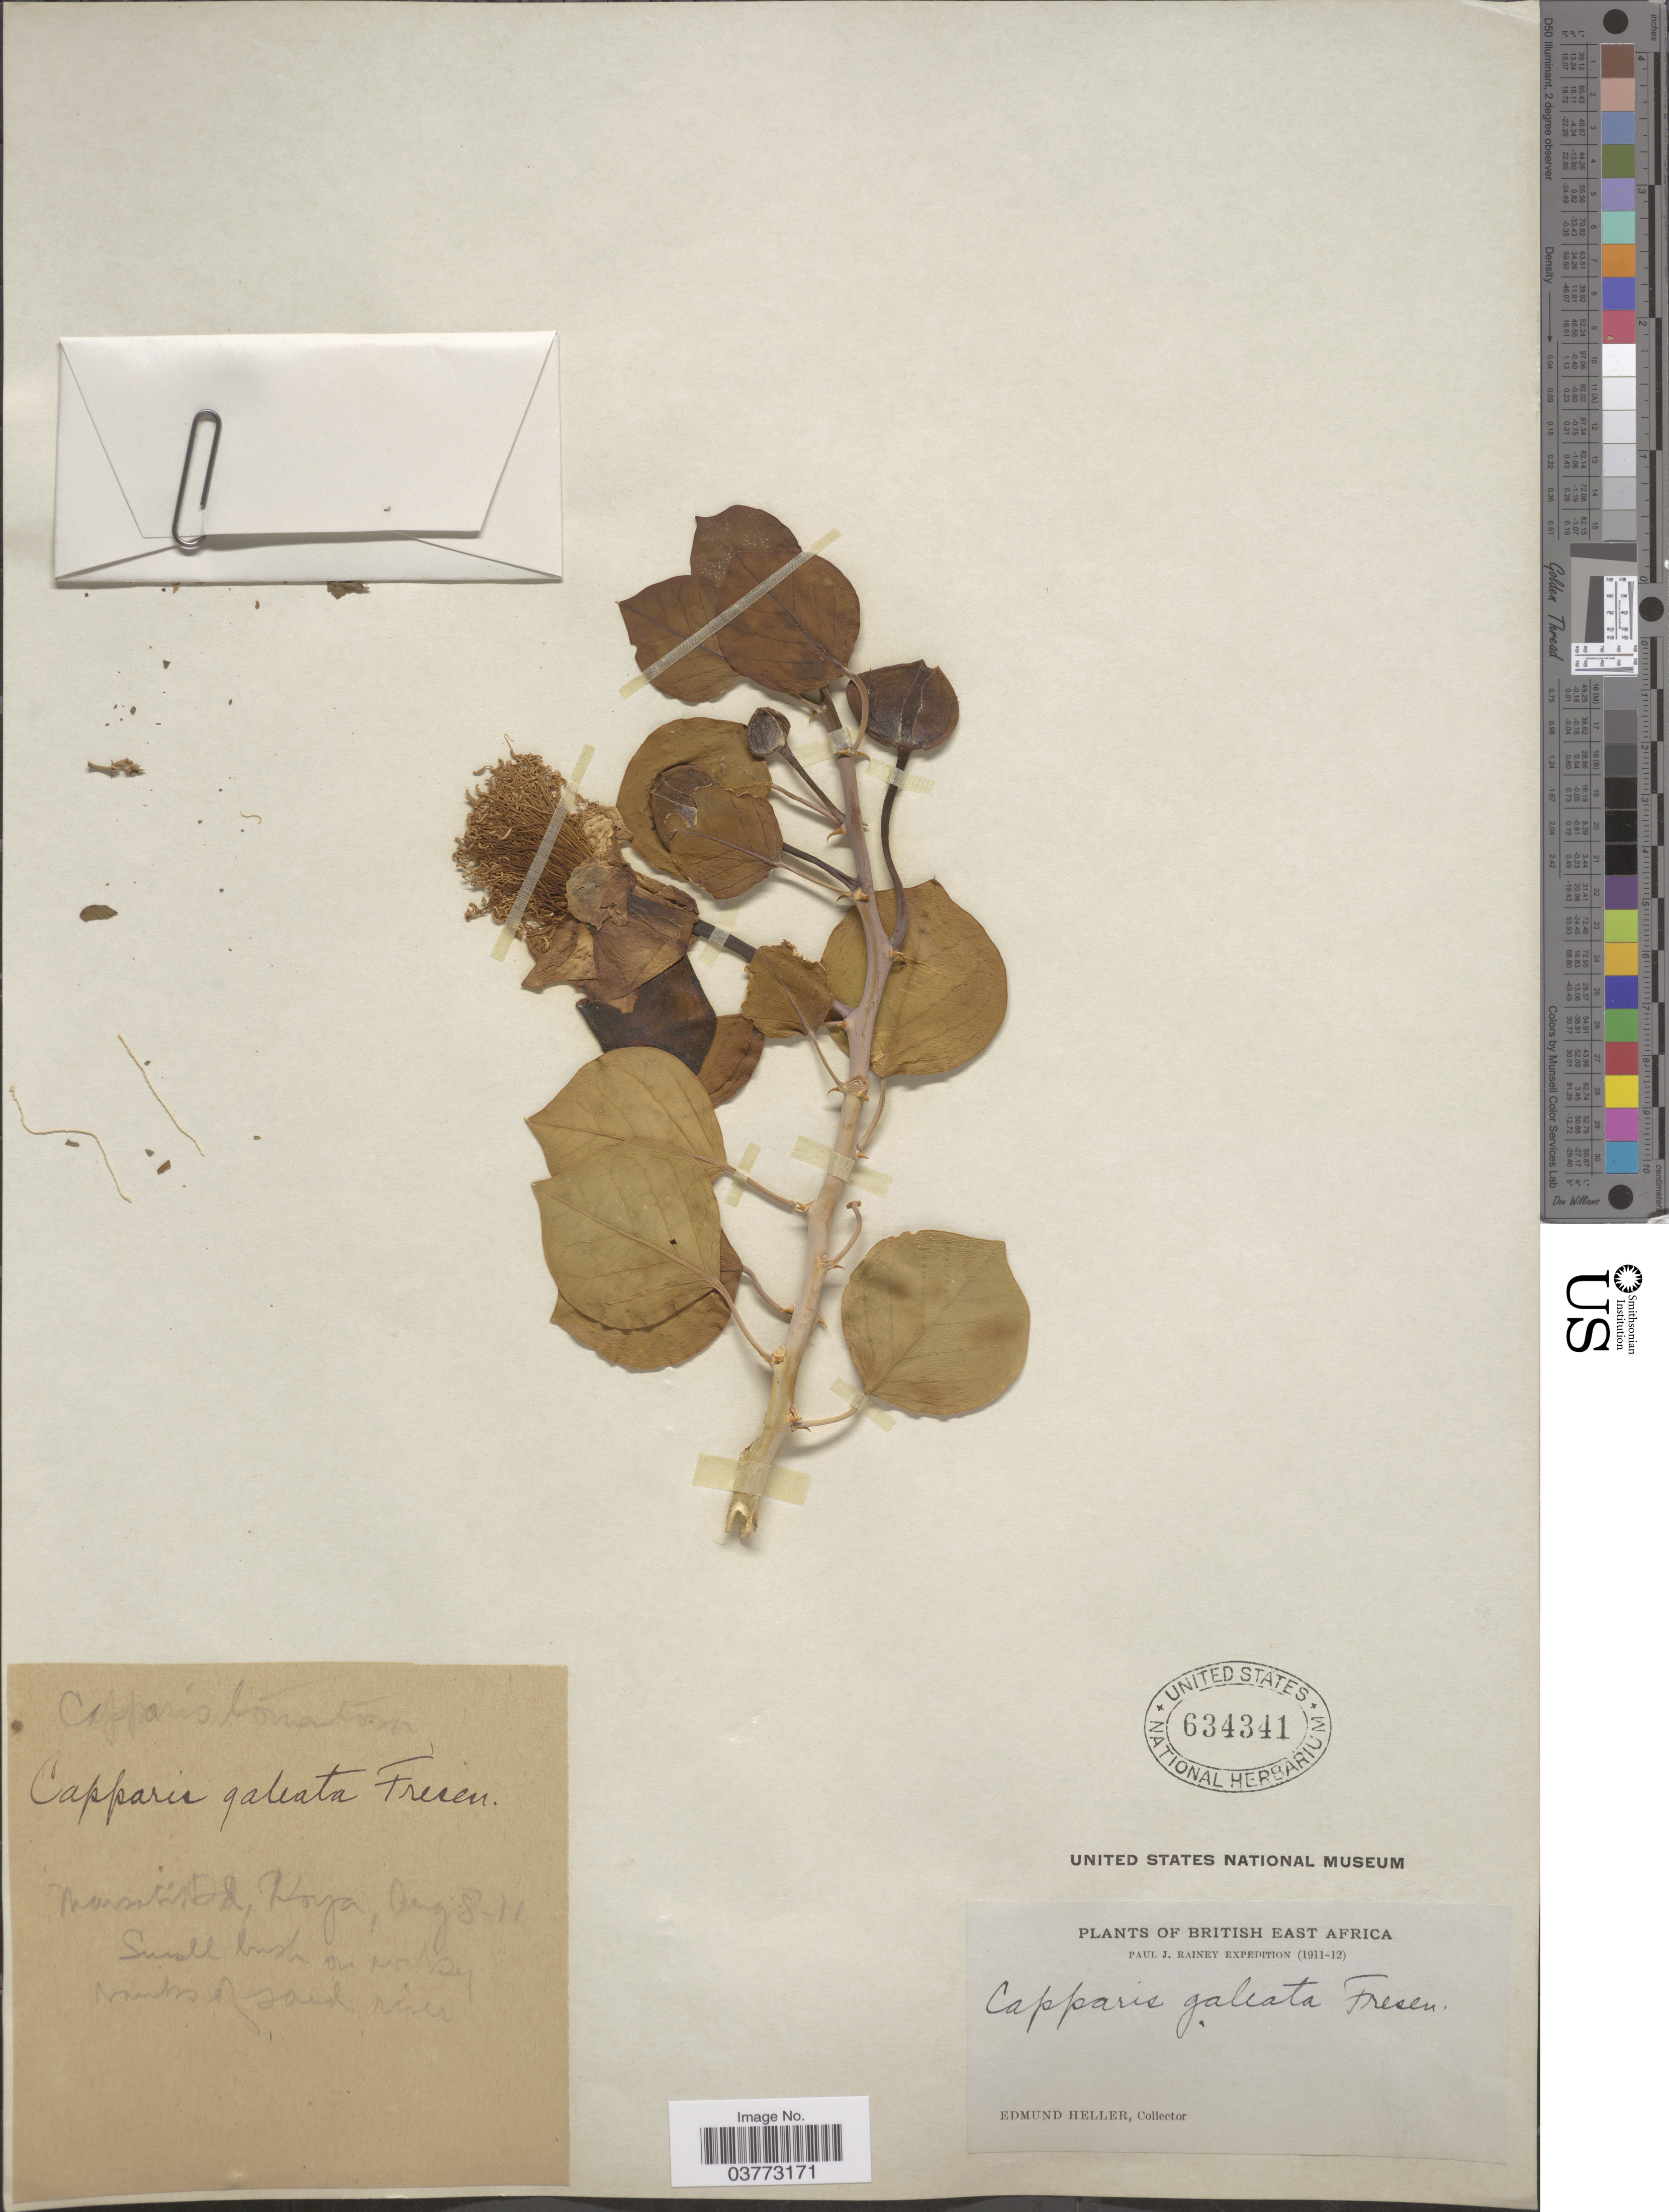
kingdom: Plantae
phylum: Tracheophyta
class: Magnoliopsida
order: Brassicales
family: Capparaceae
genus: Capparis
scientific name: Capparis galeata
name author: Fresen.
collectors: E. Heller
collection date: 1911-08-08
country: Kenya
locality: British East Africa. Marsolit [interpreted] Id [interpreted], Koya.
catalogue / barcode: US 634341